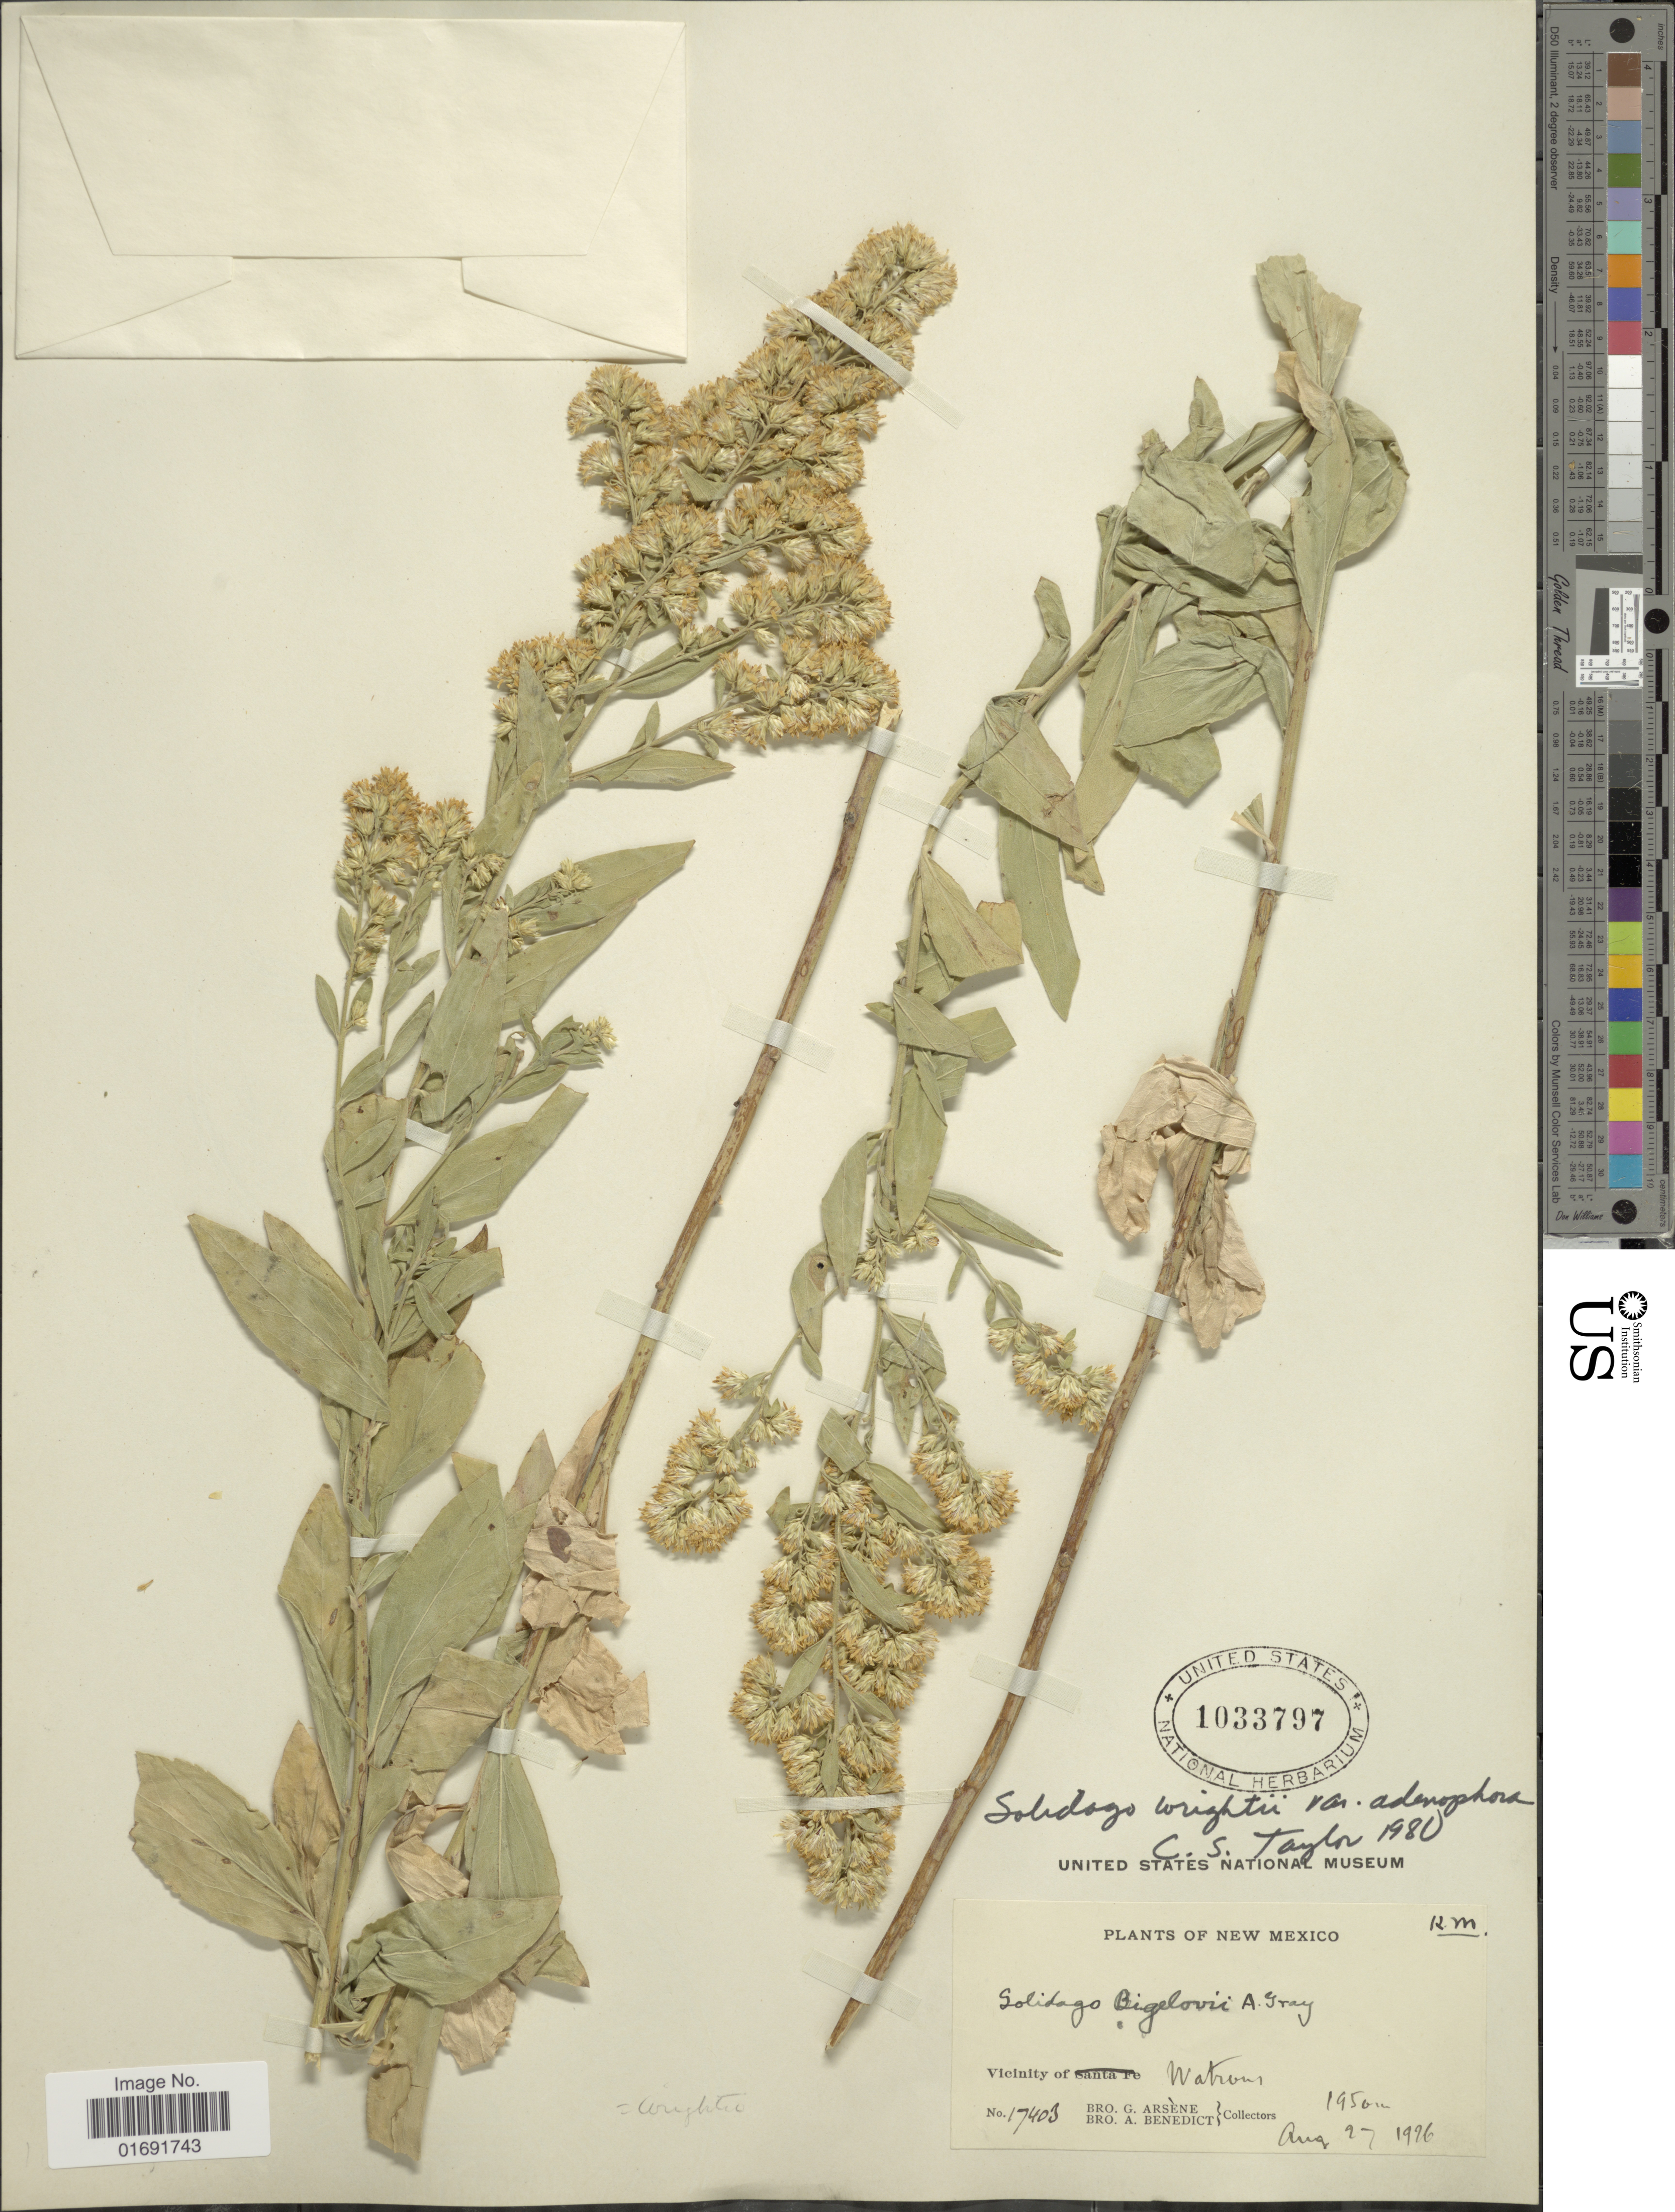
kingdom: Plantae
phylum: Tracheophyta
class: Magnoliopsida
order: Asterales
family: Asteraceae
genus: Solidago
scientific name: Solidago wrightii var. adenophora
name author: S.F. Blake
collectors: Bro. G. Arsène & B. Ayers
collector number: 17403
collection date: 1926-08-27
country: United States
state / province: New Mexico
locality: Vicinity of Watrous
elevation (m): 1950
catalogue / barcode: US 1033797